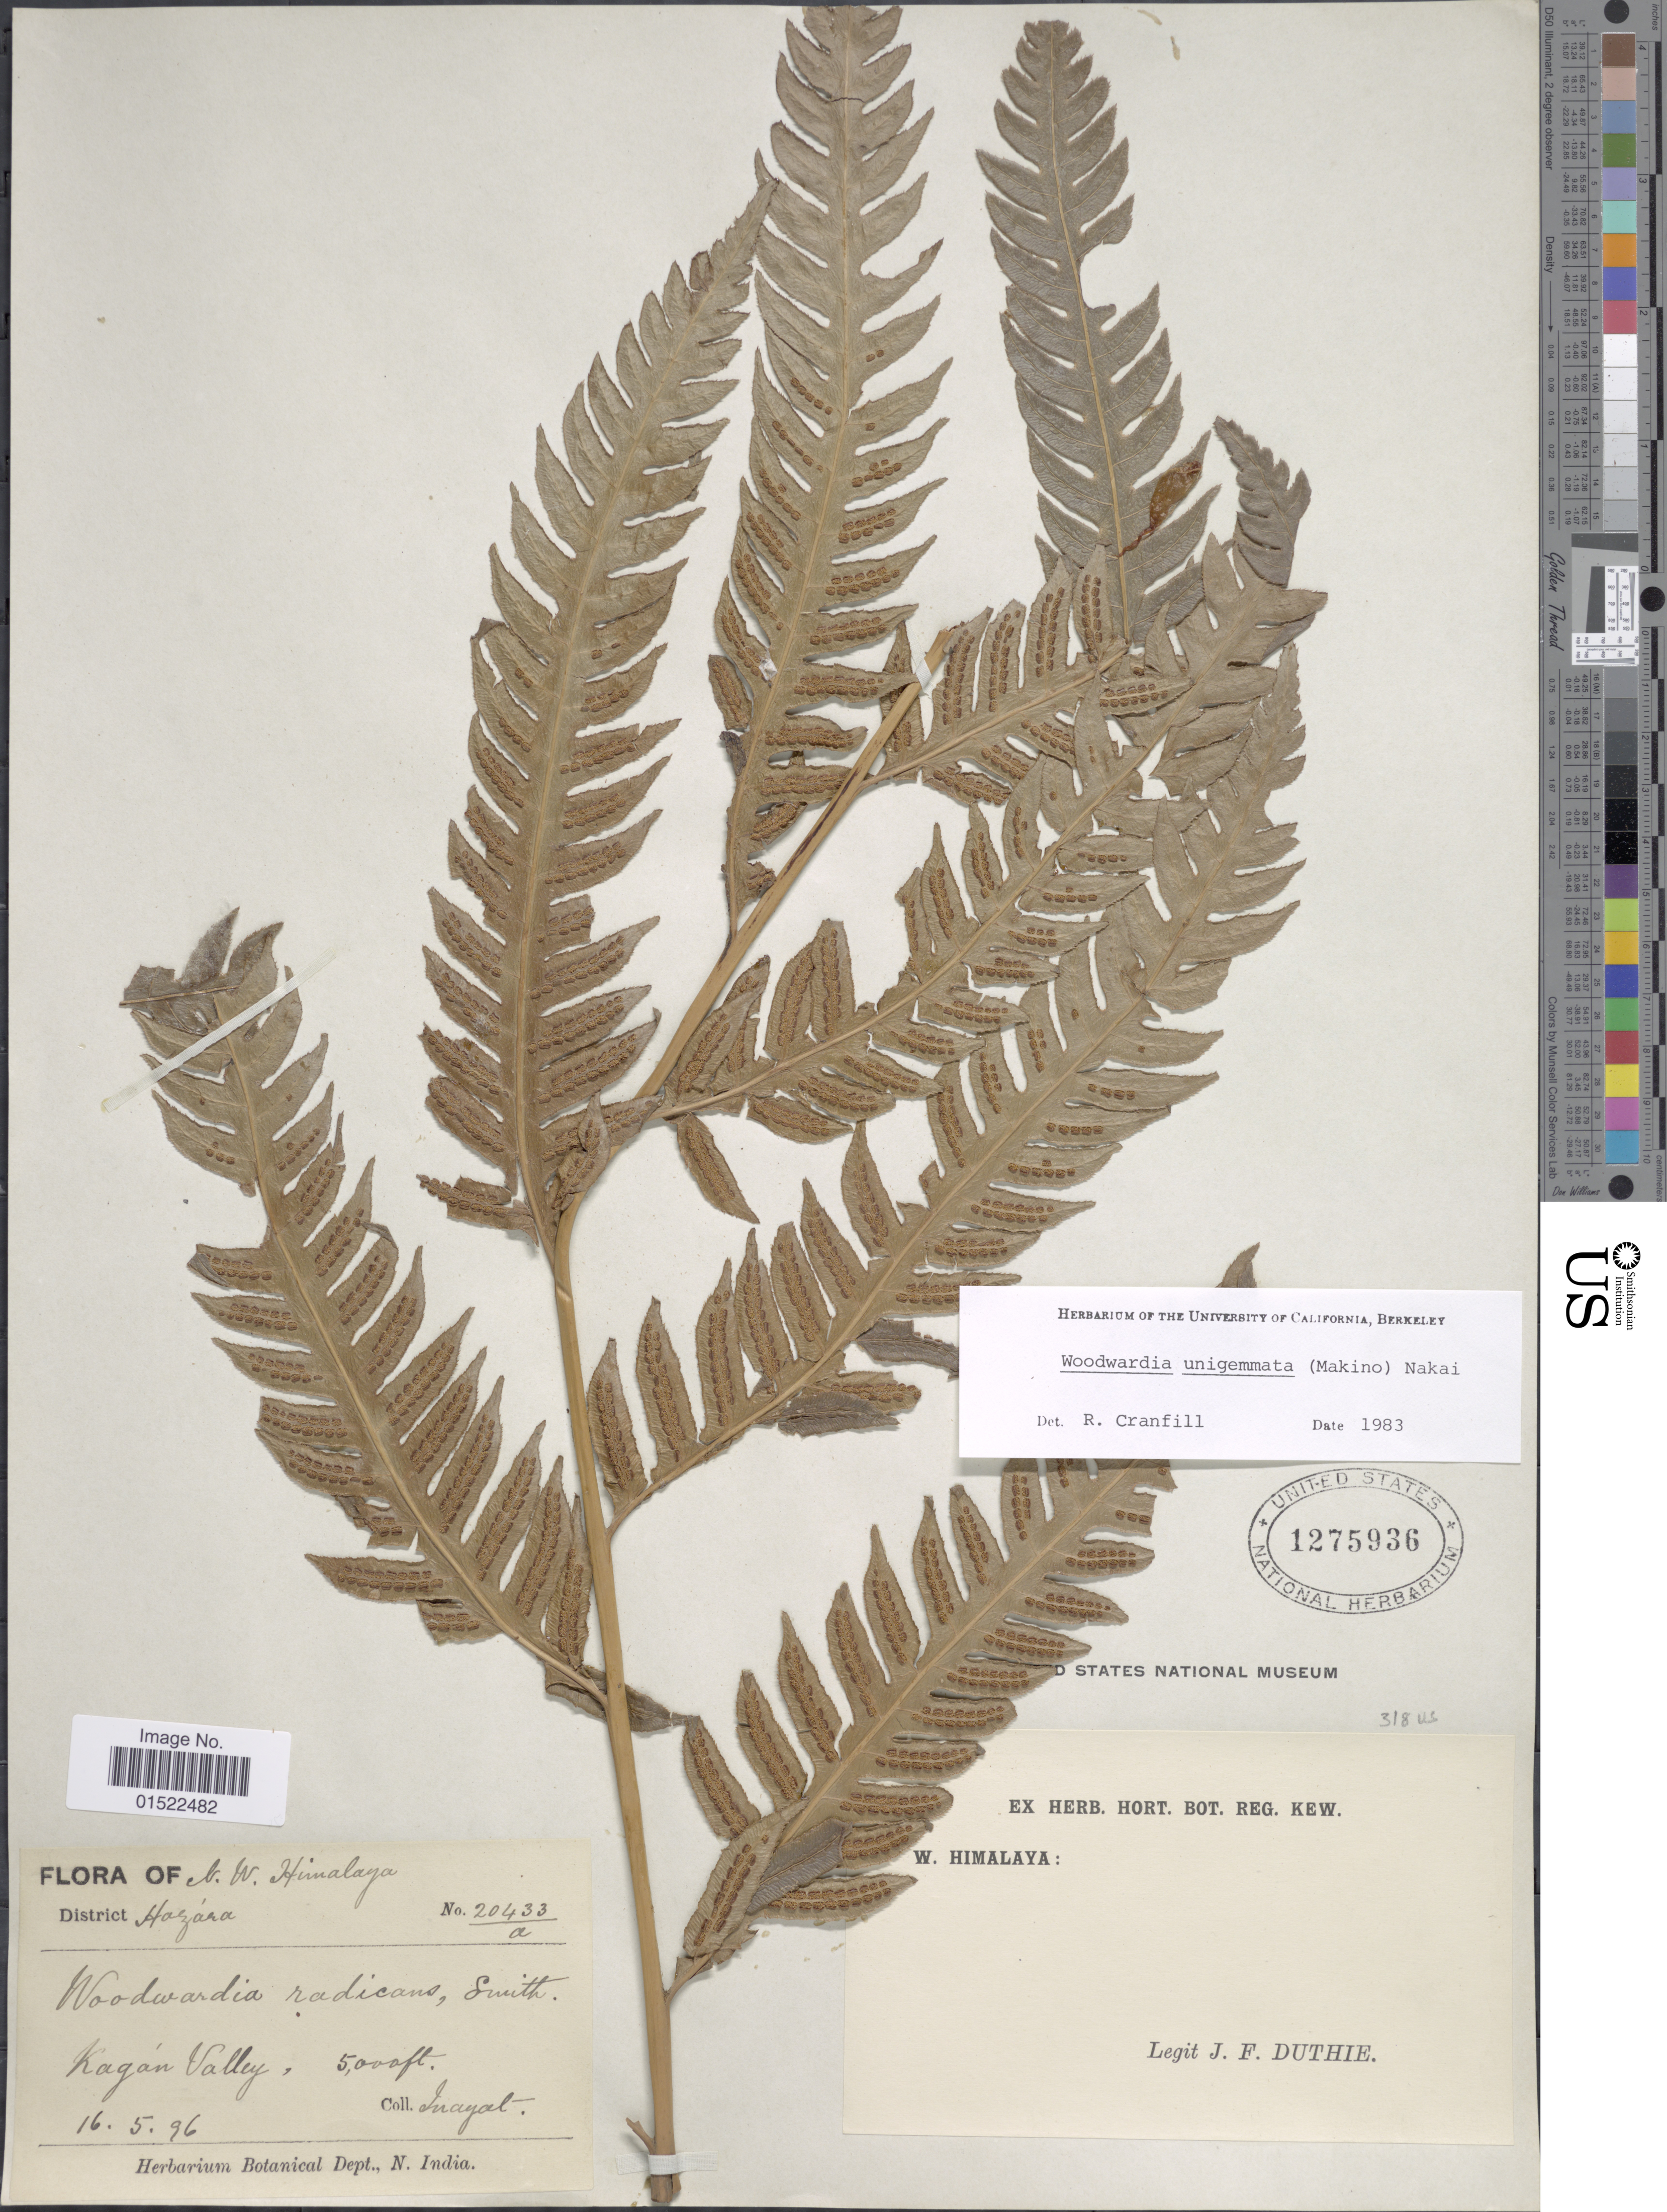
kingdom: Plantae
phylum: Tracheophyta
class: Polypodiopsida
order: Polypodiales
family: Blechnaceae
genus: Woodwardia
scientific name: Woodwardia unigemmata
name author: (Makino) Nakai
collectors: -. Inayat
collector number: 20433a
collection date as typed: Transcribed d/m/y: 16/5/96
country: Pakistan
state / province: Khyber Pakhtunkhwa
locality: District Hazara, W. Himalaya, Kaghan Valley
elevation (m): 1524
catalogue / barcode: US 1275936